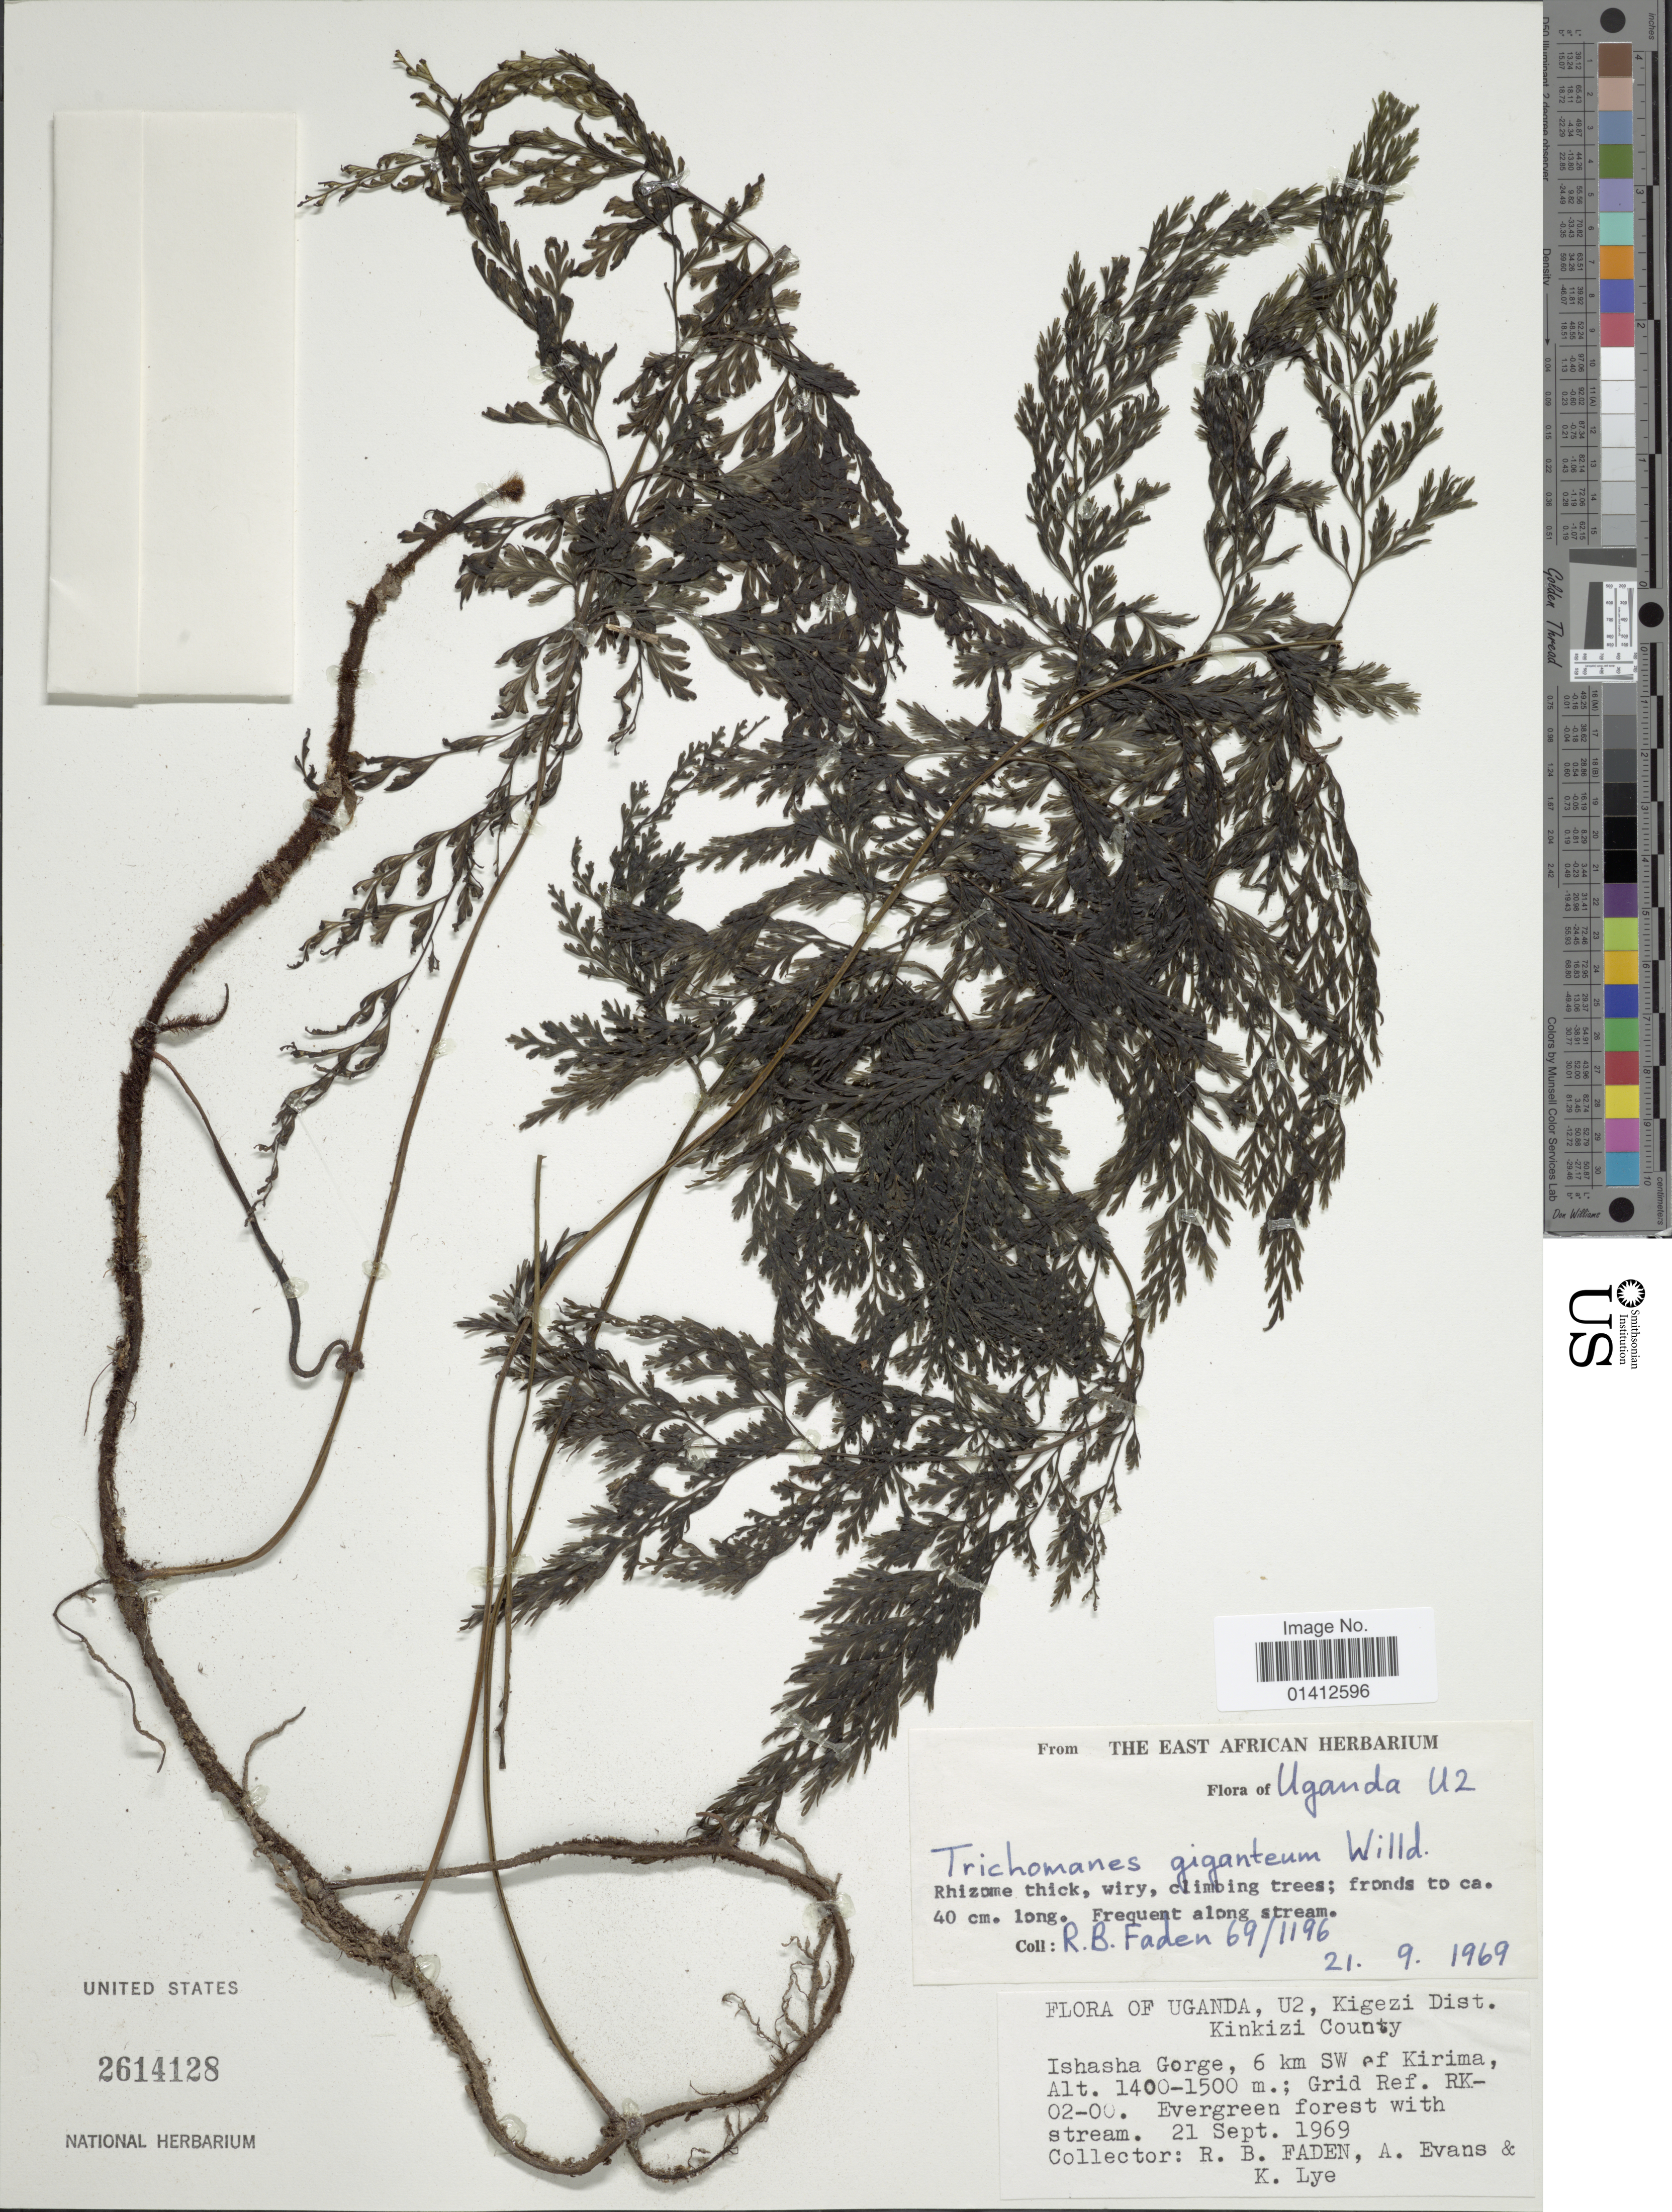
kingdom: Plantae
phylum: Tracheophyta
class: Polypodiopsida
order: Hymenophyllales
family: Hymenophyllaceae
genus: Vandenboschia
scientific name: Vandenboschia gigantea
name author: (Bory ex Willd.) Pic. Serm.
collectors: R. B. Faden, A. Evans & K. A. Lye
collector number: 69/1196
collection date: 1969-09-21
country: Uganda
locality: U2, Kigezi Dist. Kinkizi County, ishasha Gorge, 6 km SW of Kirima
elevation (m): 1400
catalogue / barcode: US 2614128